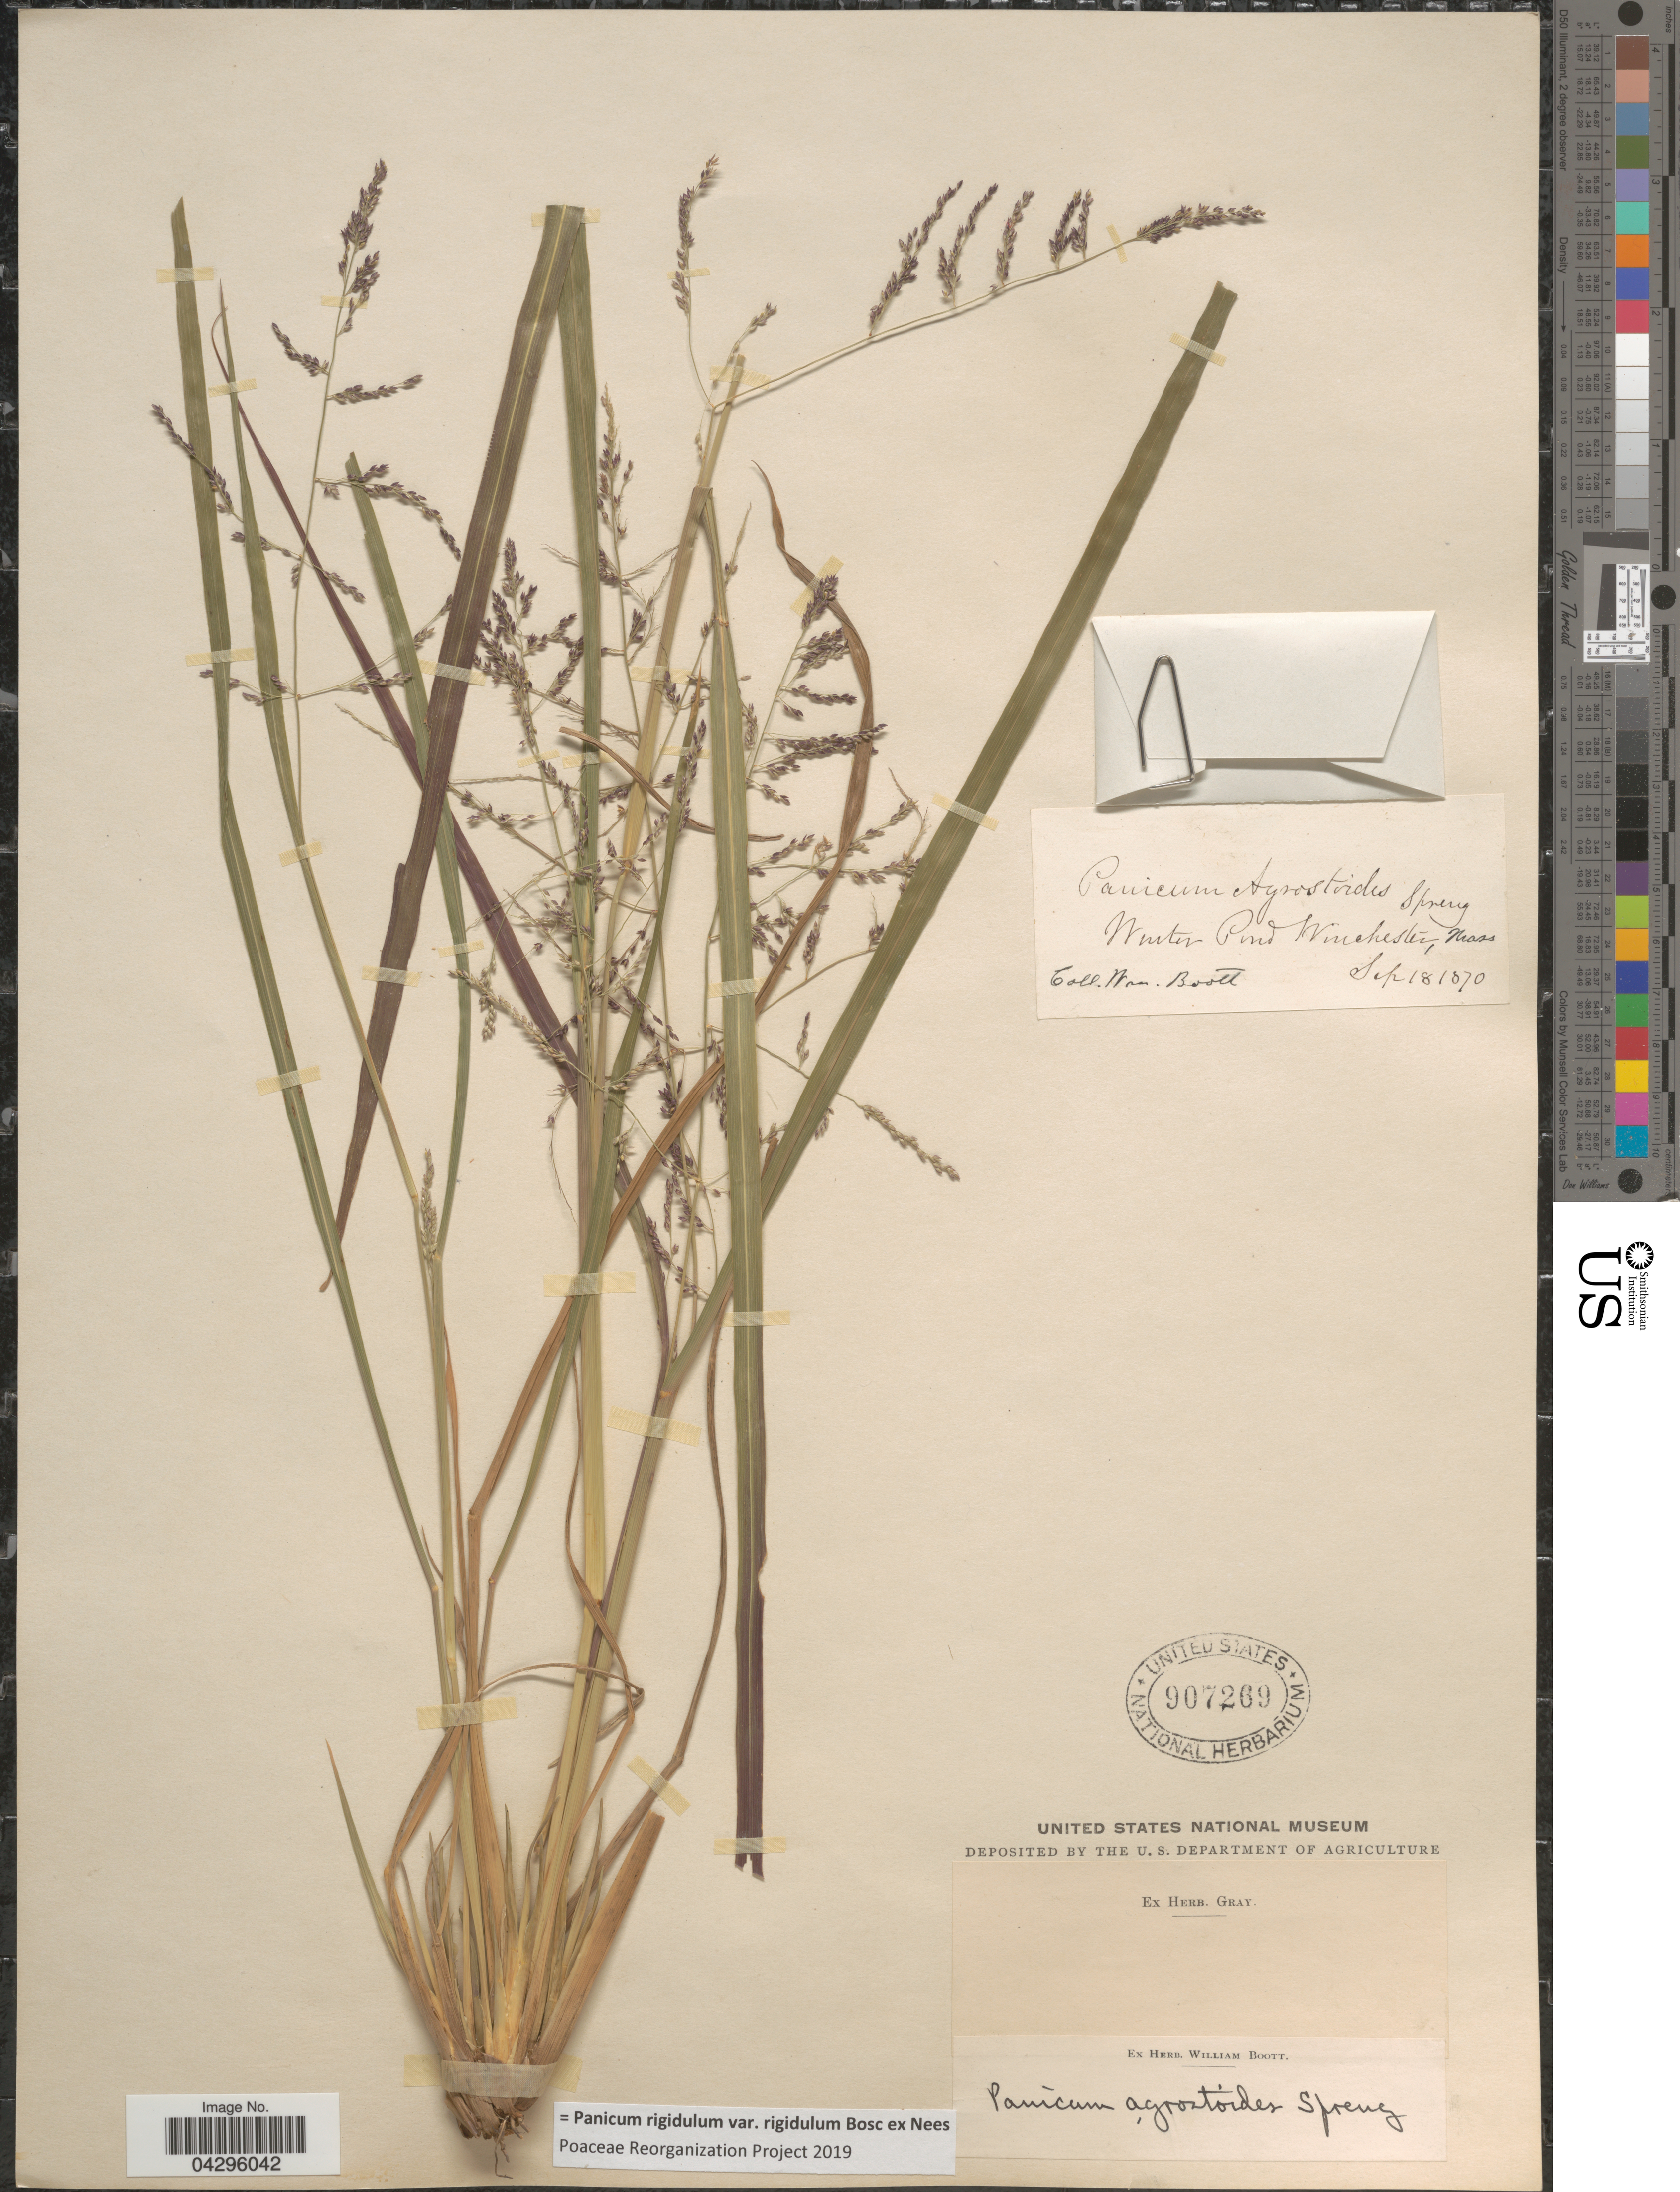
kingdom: Plantae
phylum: Tracheophyta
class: Liliopsida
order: Poales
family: Poaceae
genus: Panicum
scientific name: Panicum rigidulum var. rigidulum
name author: Bosc ex Nees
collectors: W. Boott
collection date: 1870-09-18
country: United States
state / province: Massachusetts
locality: Winter Pond Winchester.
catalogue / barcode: US 907269